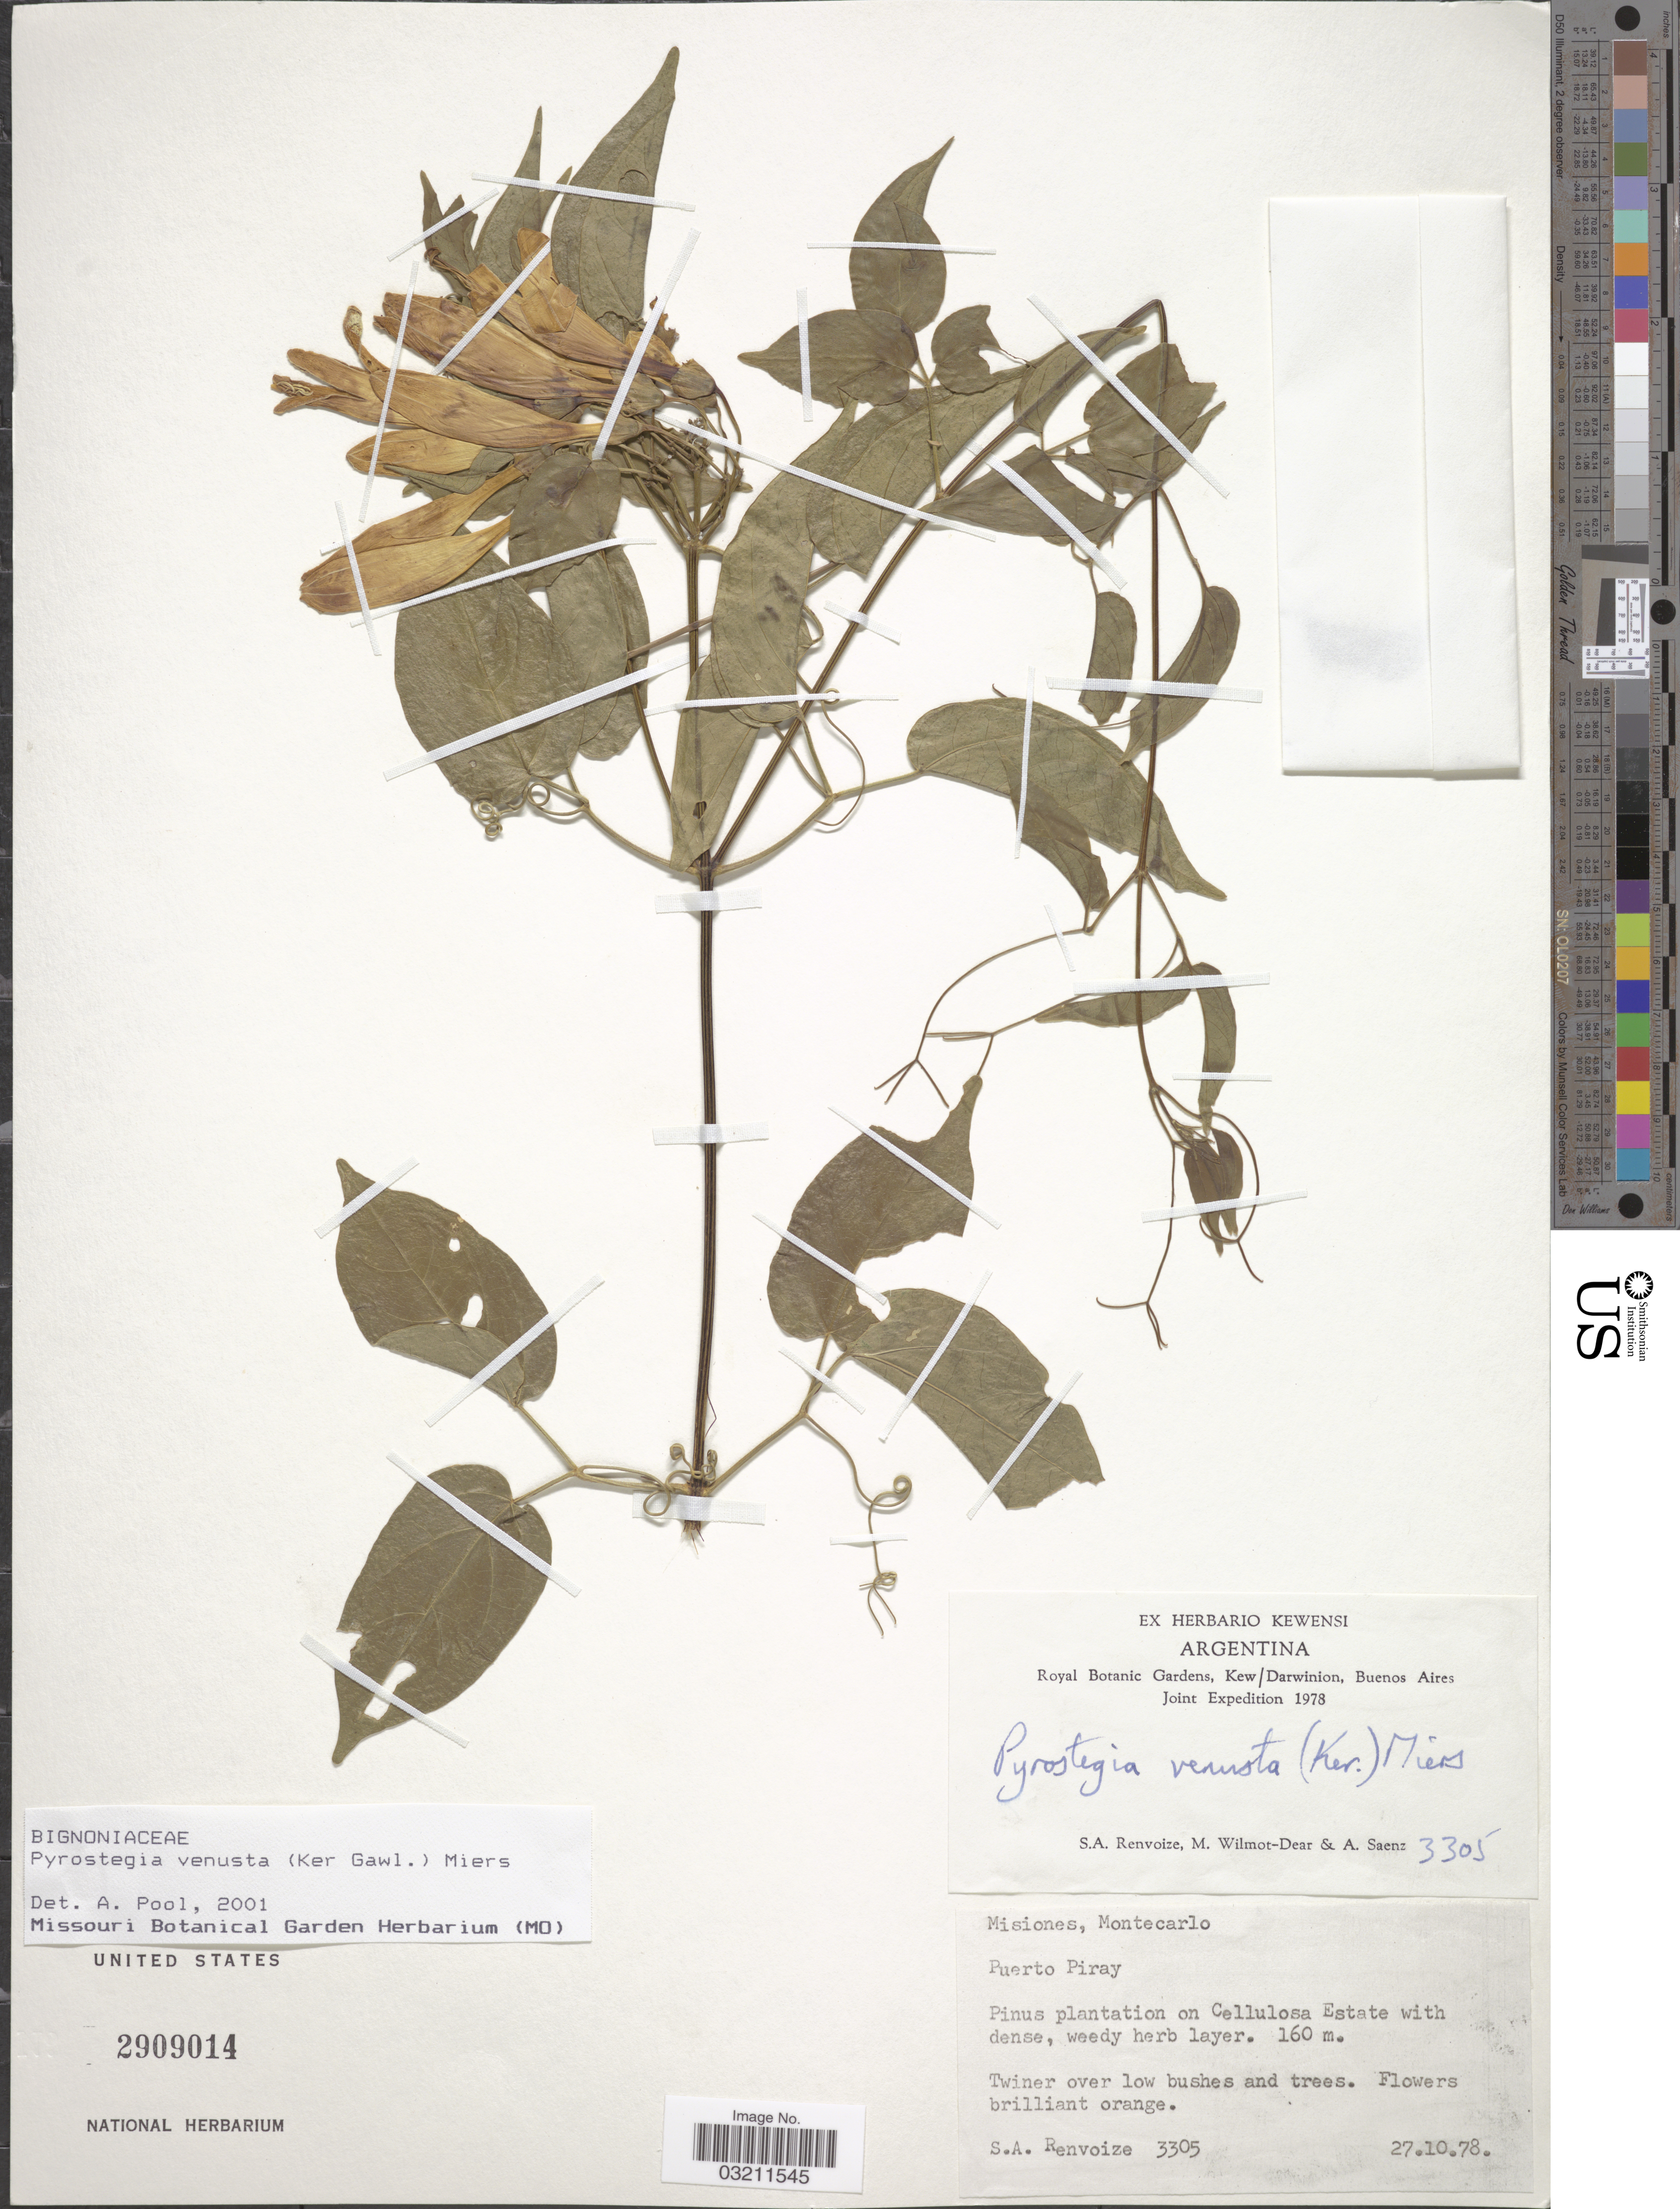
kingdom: Plantae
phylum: Tracheophyta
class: Magnoliopsida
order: Lamiales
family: Bignoniaceae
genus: Pyrostegia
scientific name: Pyrostegia venusta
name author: (Ker Gawl.) Miers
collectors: S. A. Renvoize, M. Wilmot-Dear & A. Saenz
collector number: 3305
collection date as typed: Transcribed d/m/y: 27/10/78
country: Argentina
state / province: Misiones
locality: Montecarlo. Puerto Piray.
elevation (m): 160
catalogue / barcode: US 2909014